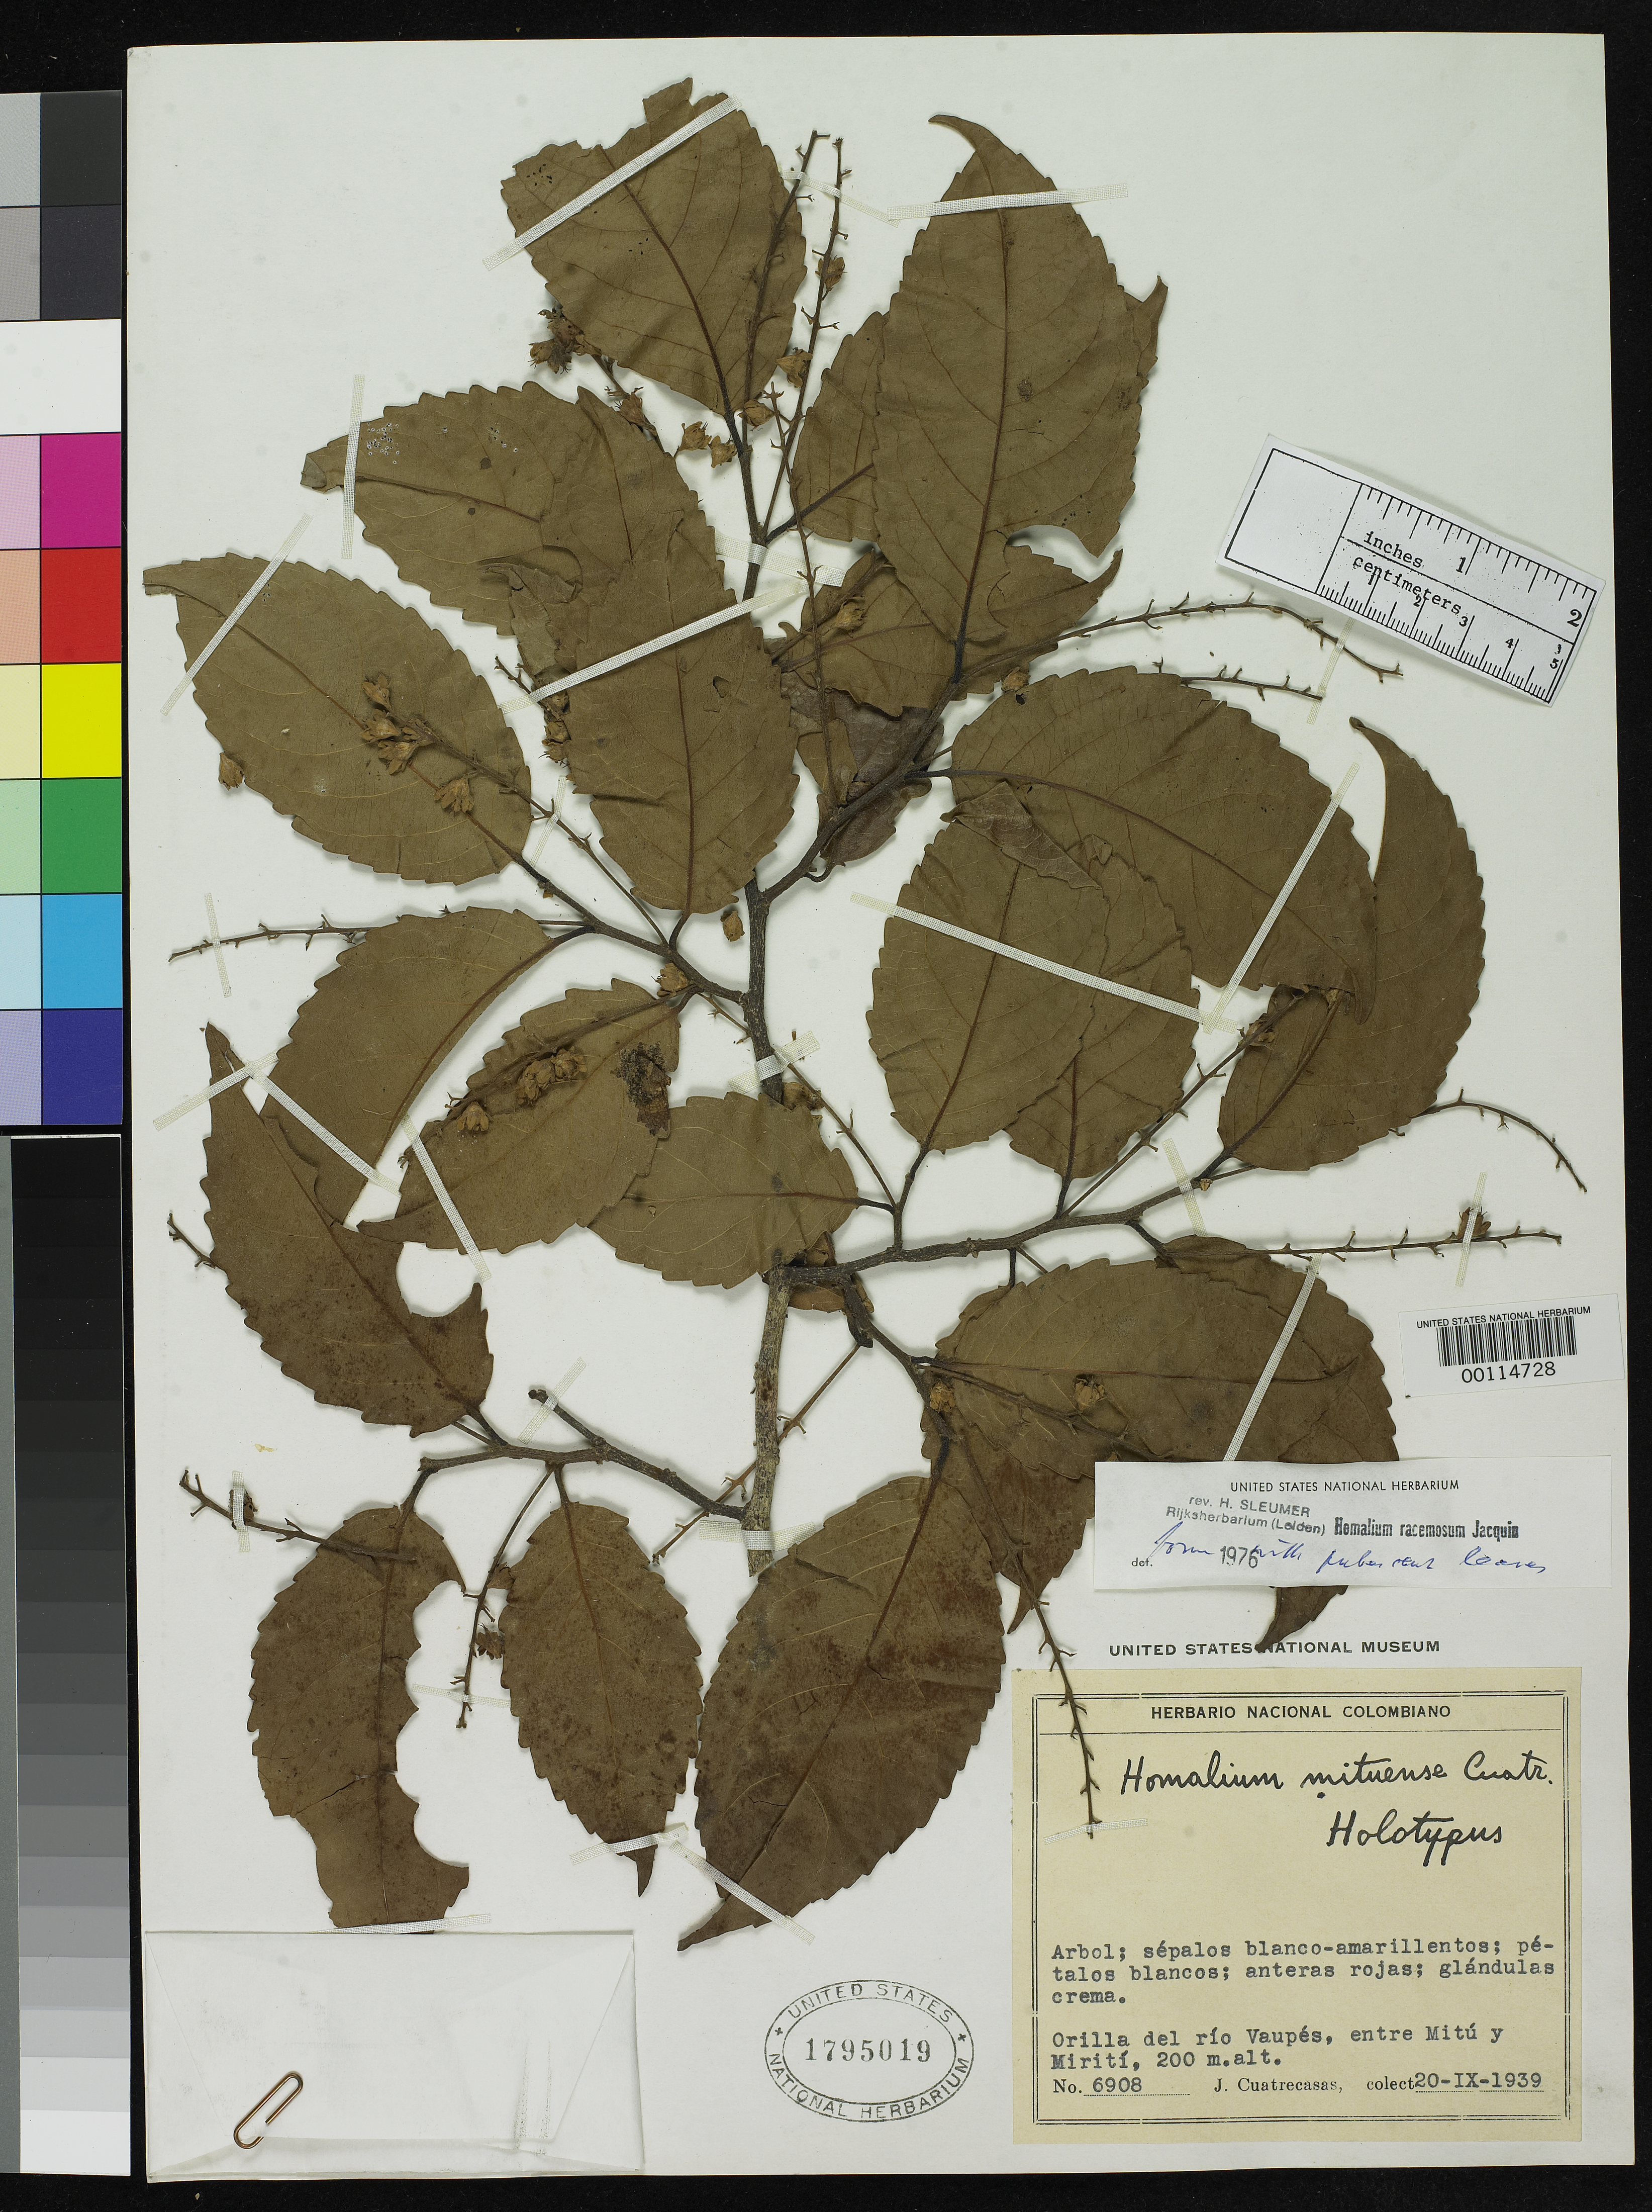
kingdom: Plantae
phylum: Tracheophyta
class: Magnoliopsida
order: Malpighiales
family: Salicaceae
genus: Homalium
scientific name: Homalium mituense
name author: Cuatrec.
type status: Holotype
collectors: J. Cuatrecasas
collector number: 6908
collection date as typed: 20 Sep 1939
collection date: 1939-09-20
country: Colombia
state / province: Vaupés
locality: Orilla del Rio Vaupes, entre Mitu & Miriti.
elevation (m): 200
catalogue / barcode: US 1795019